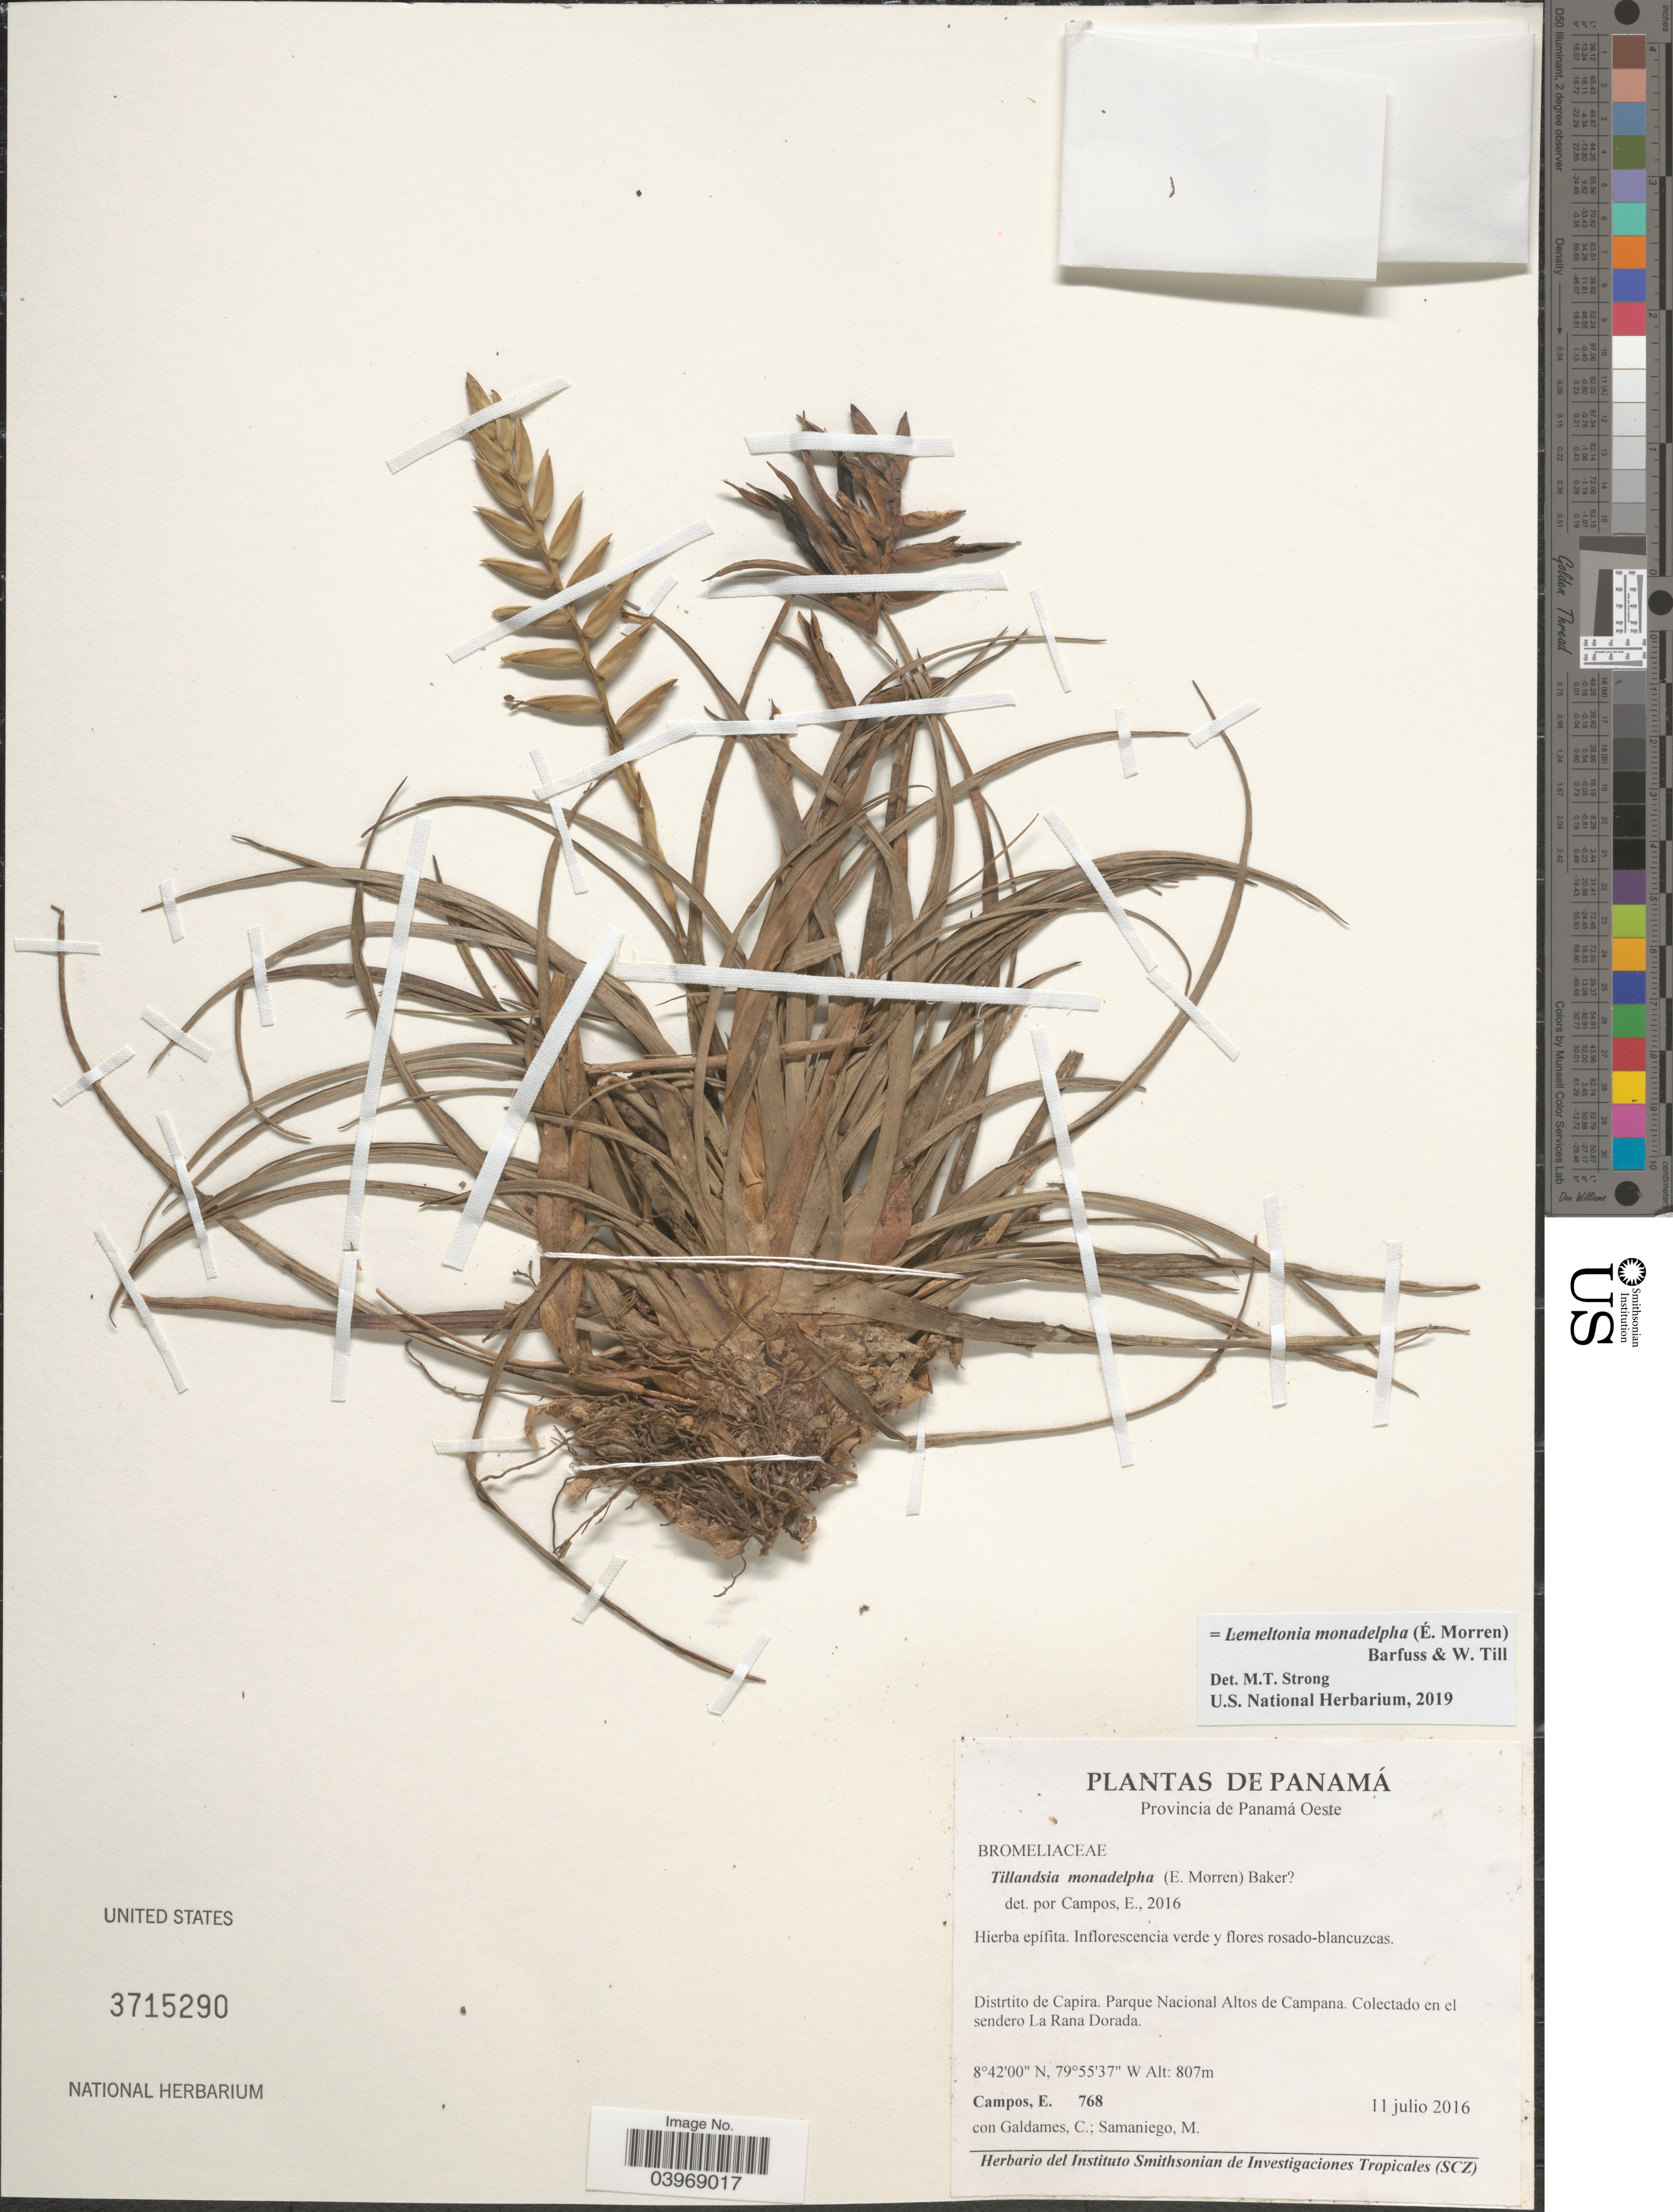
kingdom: Plantae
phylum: Tracheophyta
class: Liliopsida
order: Poales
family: Bromeliaceae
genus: Lemeltonia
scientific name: Lemeltonia monadelpha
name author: (É. Morren) Barfuss & W. Till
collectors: E. Campos, C. Galdames & M. Samaniego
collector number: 768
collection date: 2016-07-11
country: Panama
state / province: Panamá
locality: Provincia de Panamá Oeste. Distrtito de Capira. Parque Nacional Altos de Campana. En el sendero La Rana Dorada.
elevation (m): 807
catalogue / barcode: US 3715290